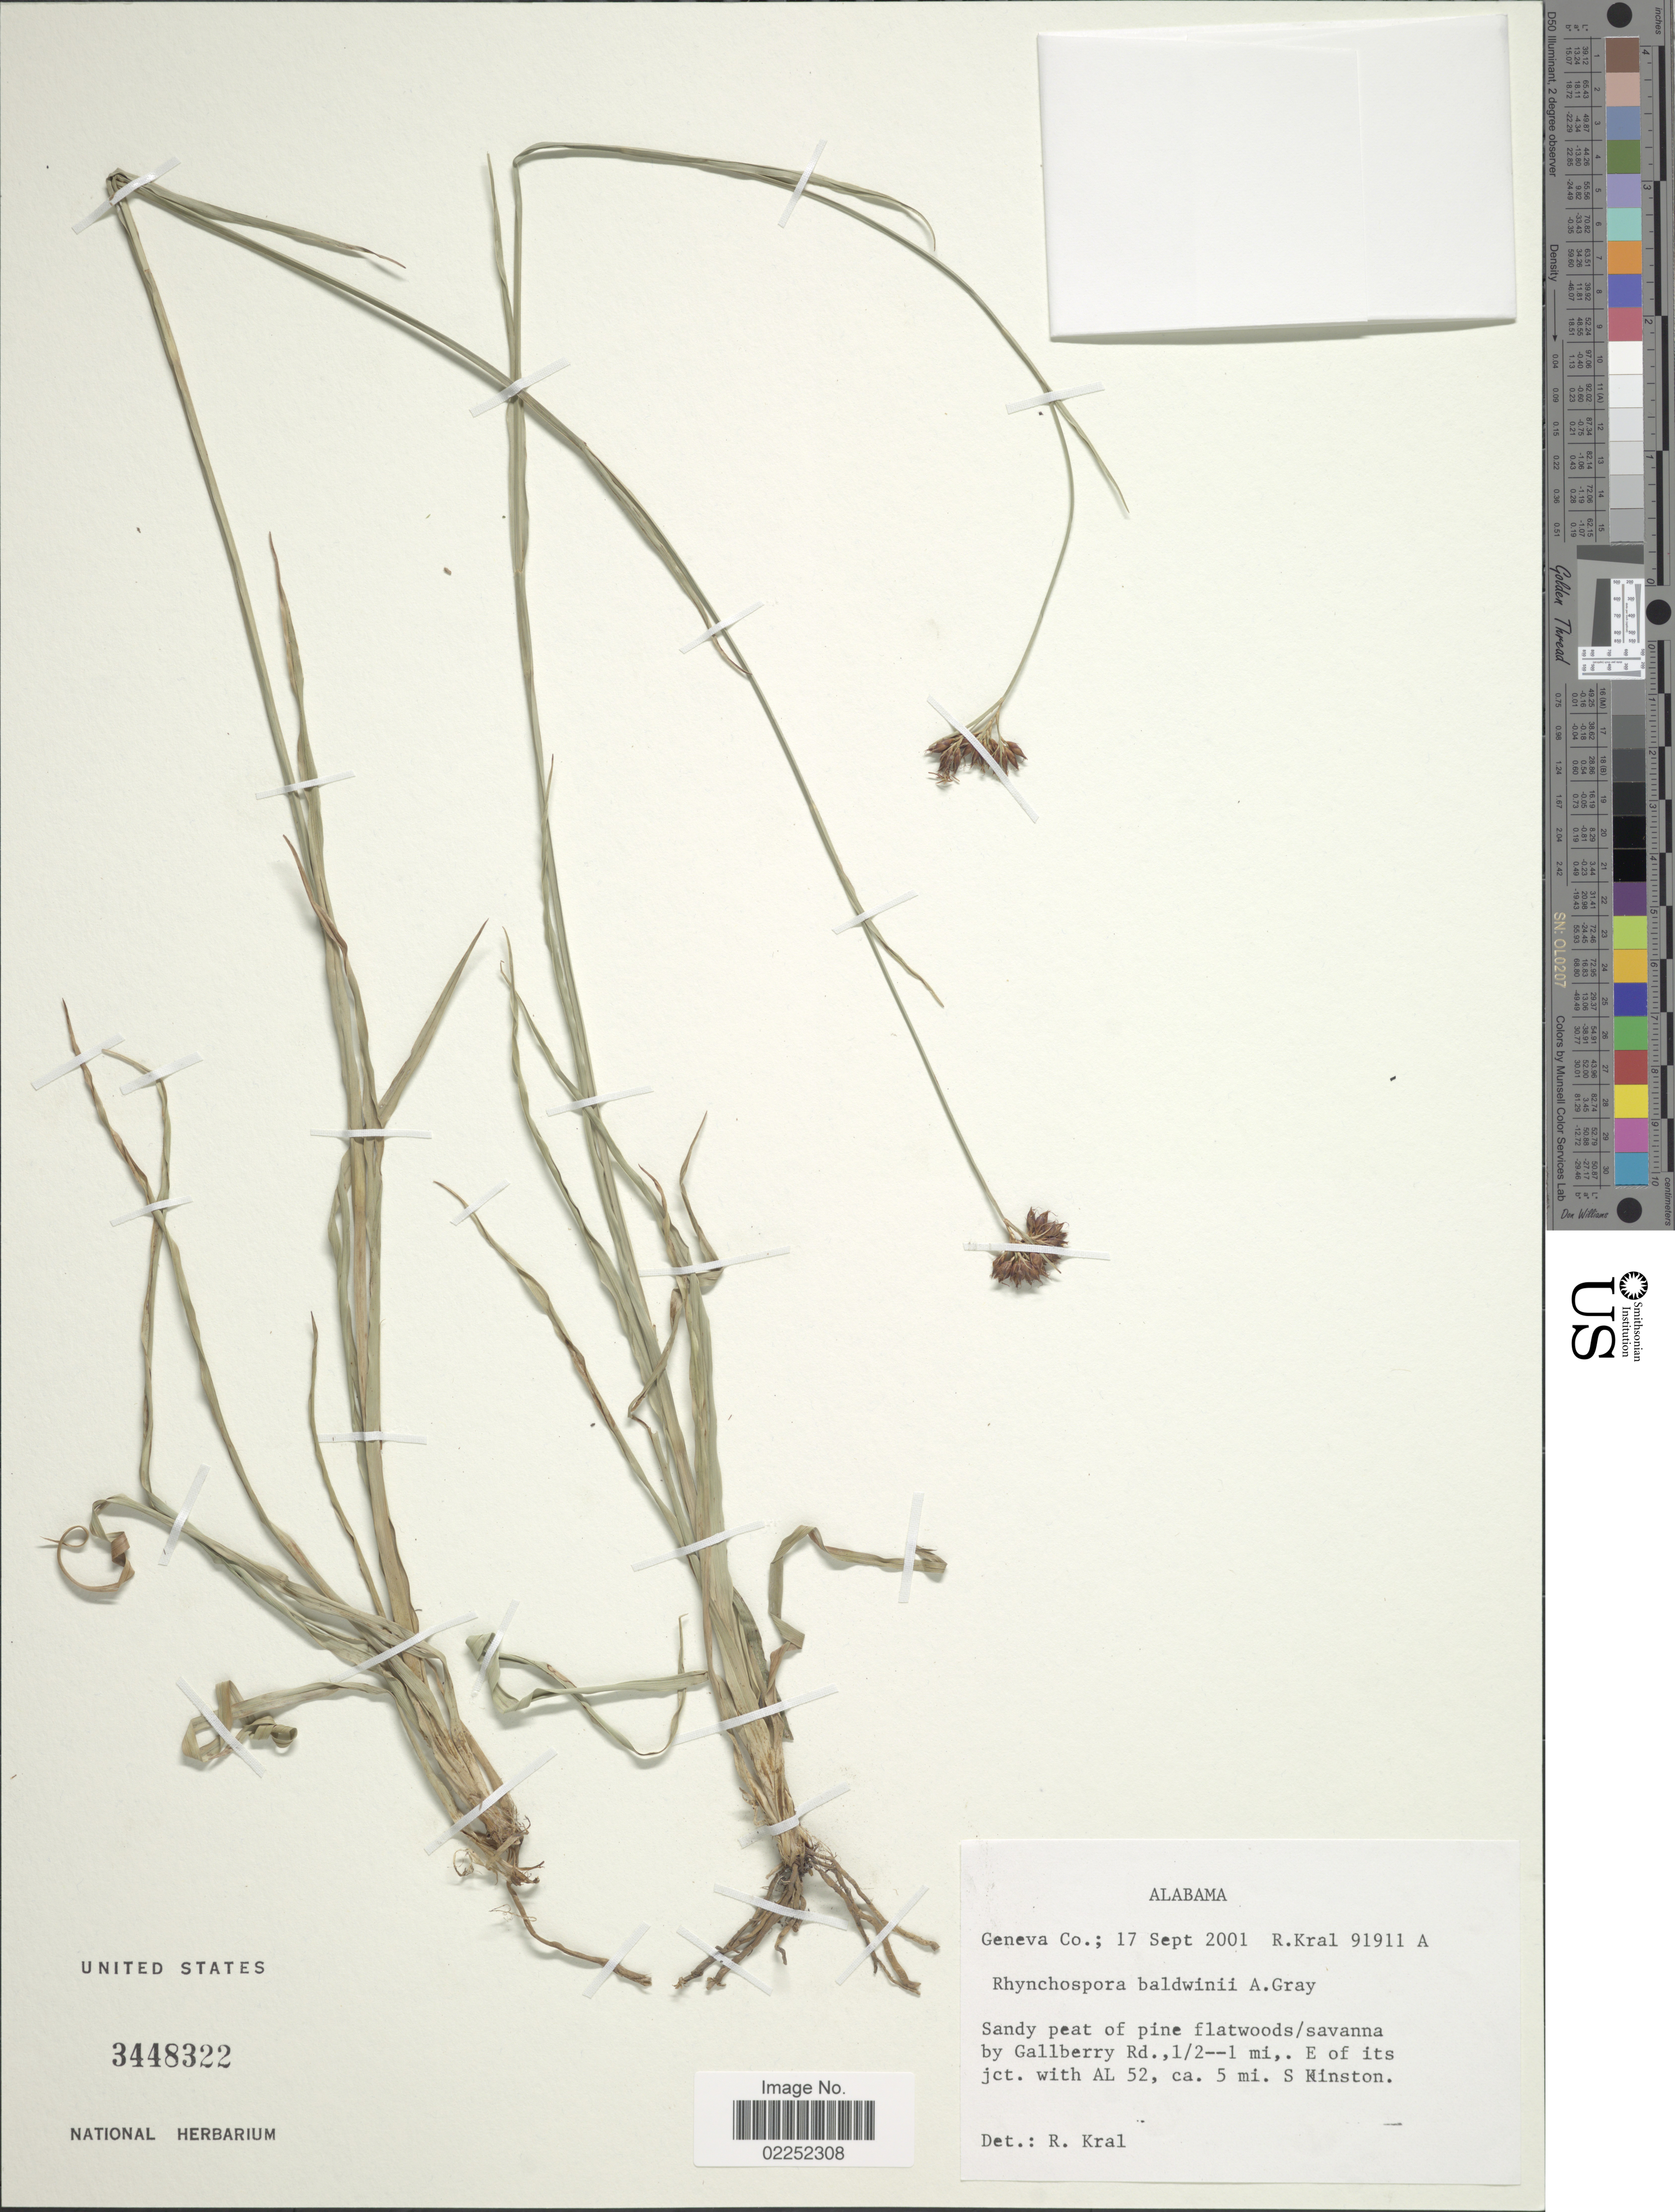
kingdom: Plantae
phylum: Tracheophyta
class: Liliopsida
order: Poales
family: Cyperaceae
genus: Rhynchospora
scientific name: Rhynchospora baldwinii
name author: A. Gray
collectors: R. Kral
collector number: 91911 A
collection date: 2001-09-17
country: United States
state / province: Alabama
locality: Geneva Co, Sandy peat of pine flatwoods/savanna by Gallberry Rd., 1/2--1 mi., E of its jct. with AL 52, ca 5 mi S Kinston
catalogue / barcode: US 3448322